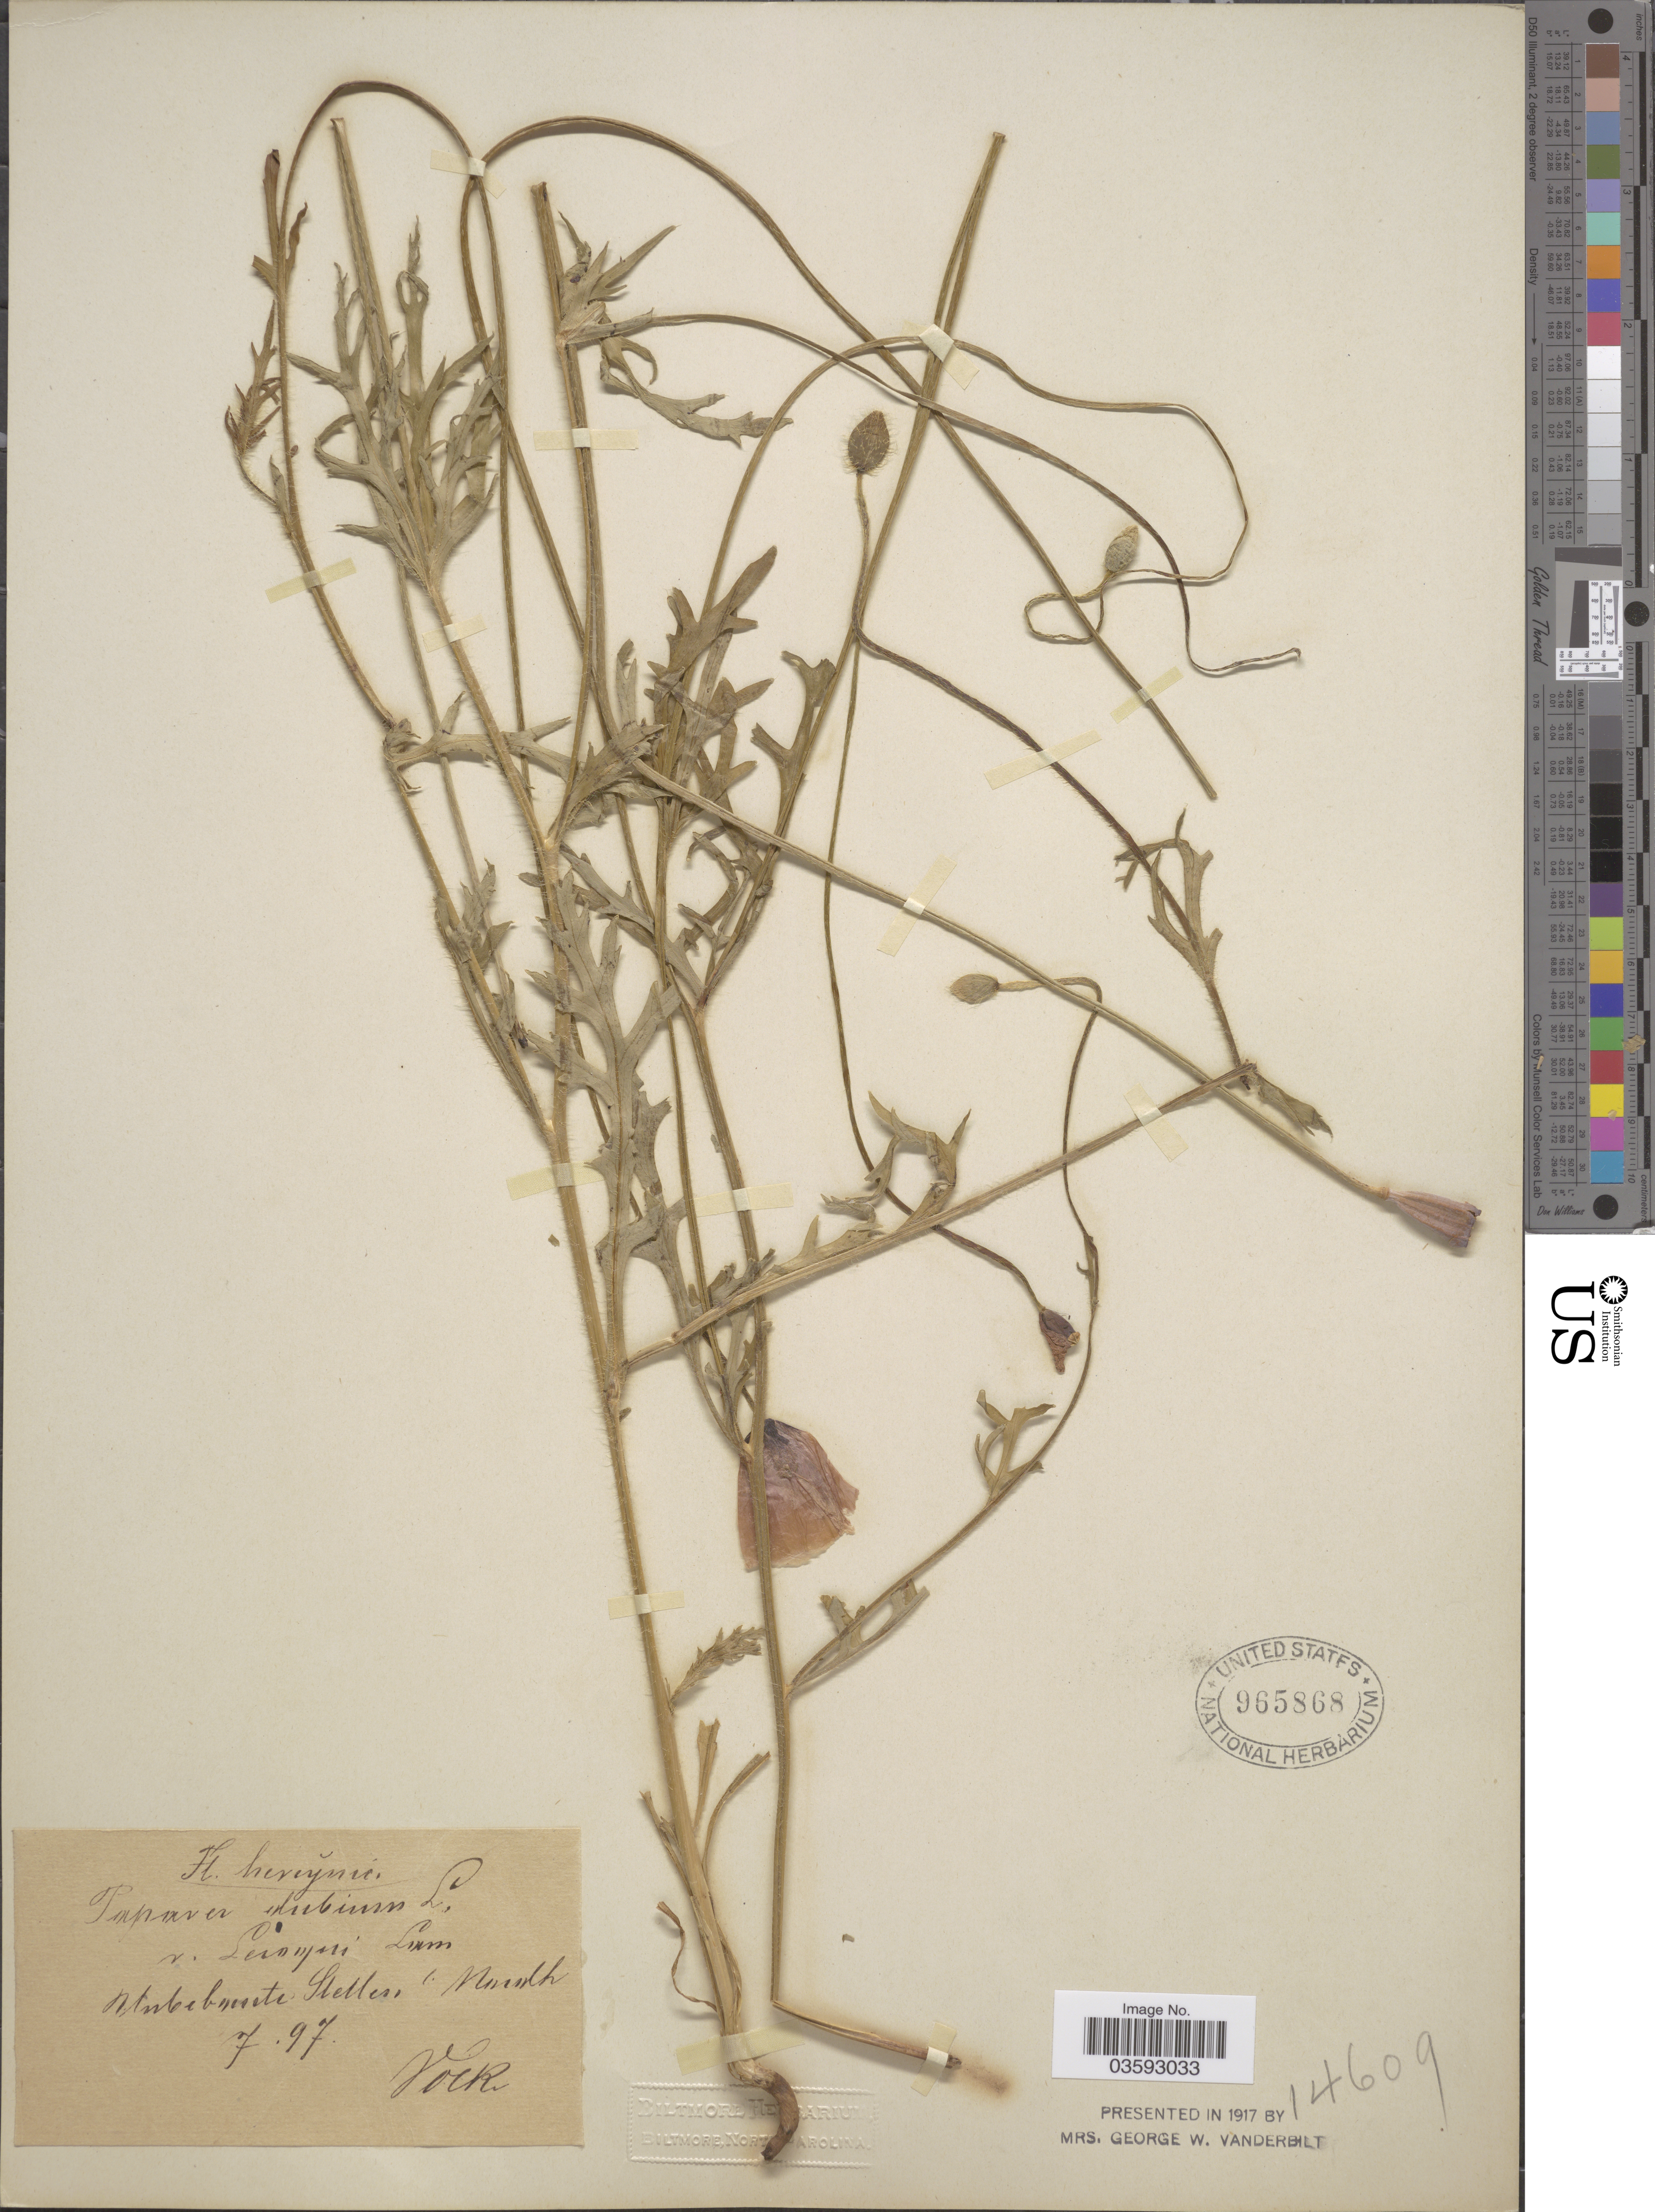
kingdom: Plantae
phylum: Tracheophyta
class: Magnoliopsida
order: Ranunculales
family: Papaveraceae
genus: Papaver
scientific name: Papaver dubium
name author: L.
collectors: Vock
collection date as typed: Transcribed d/m/y: /7/97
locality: Hercynic. Antubuninte, Stellen l. Mounth. [interpreted]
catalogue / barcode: US 965868